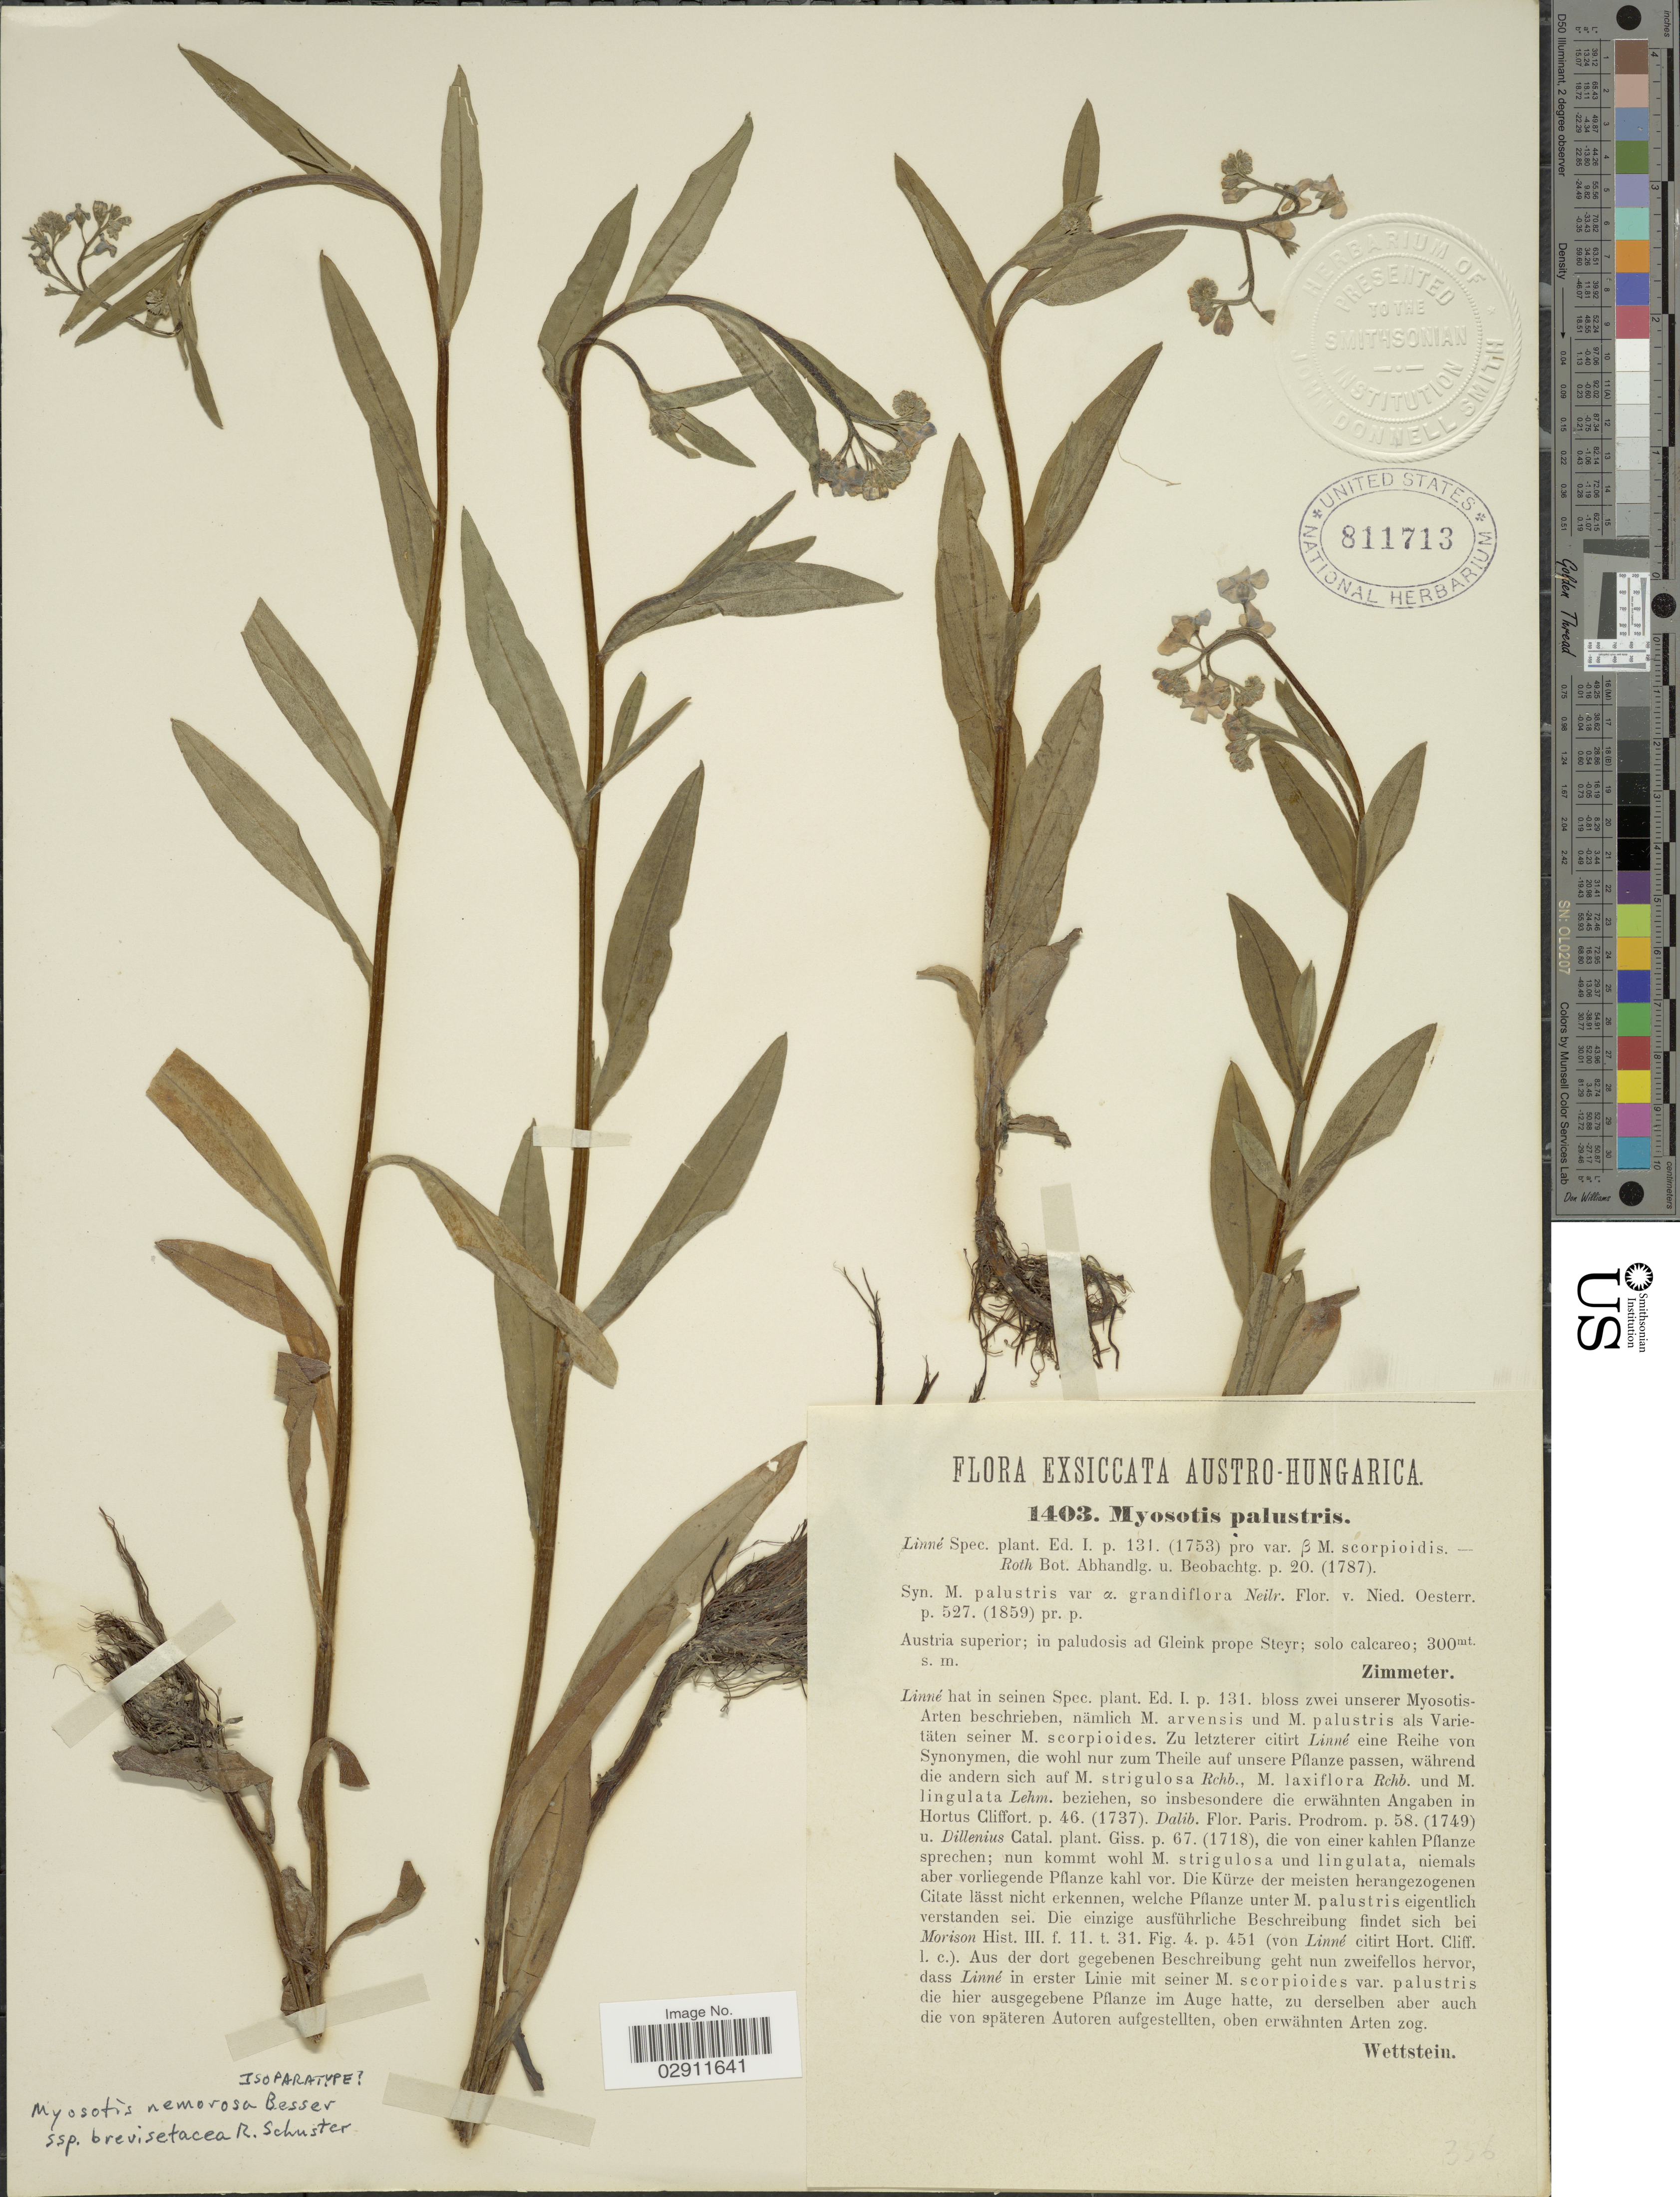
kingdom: Plantae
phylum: Tracheophyta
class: Magnoliopsida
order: Boraginales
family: Boraginaceae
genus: Myosotis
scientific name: Myosotis nemorosa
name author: Besser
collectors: A. Zimmeter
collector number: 1403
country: Austria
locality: Austria superior; in paludosis ad Gleink prope Steyr.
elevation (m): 300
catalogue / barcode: US 811713